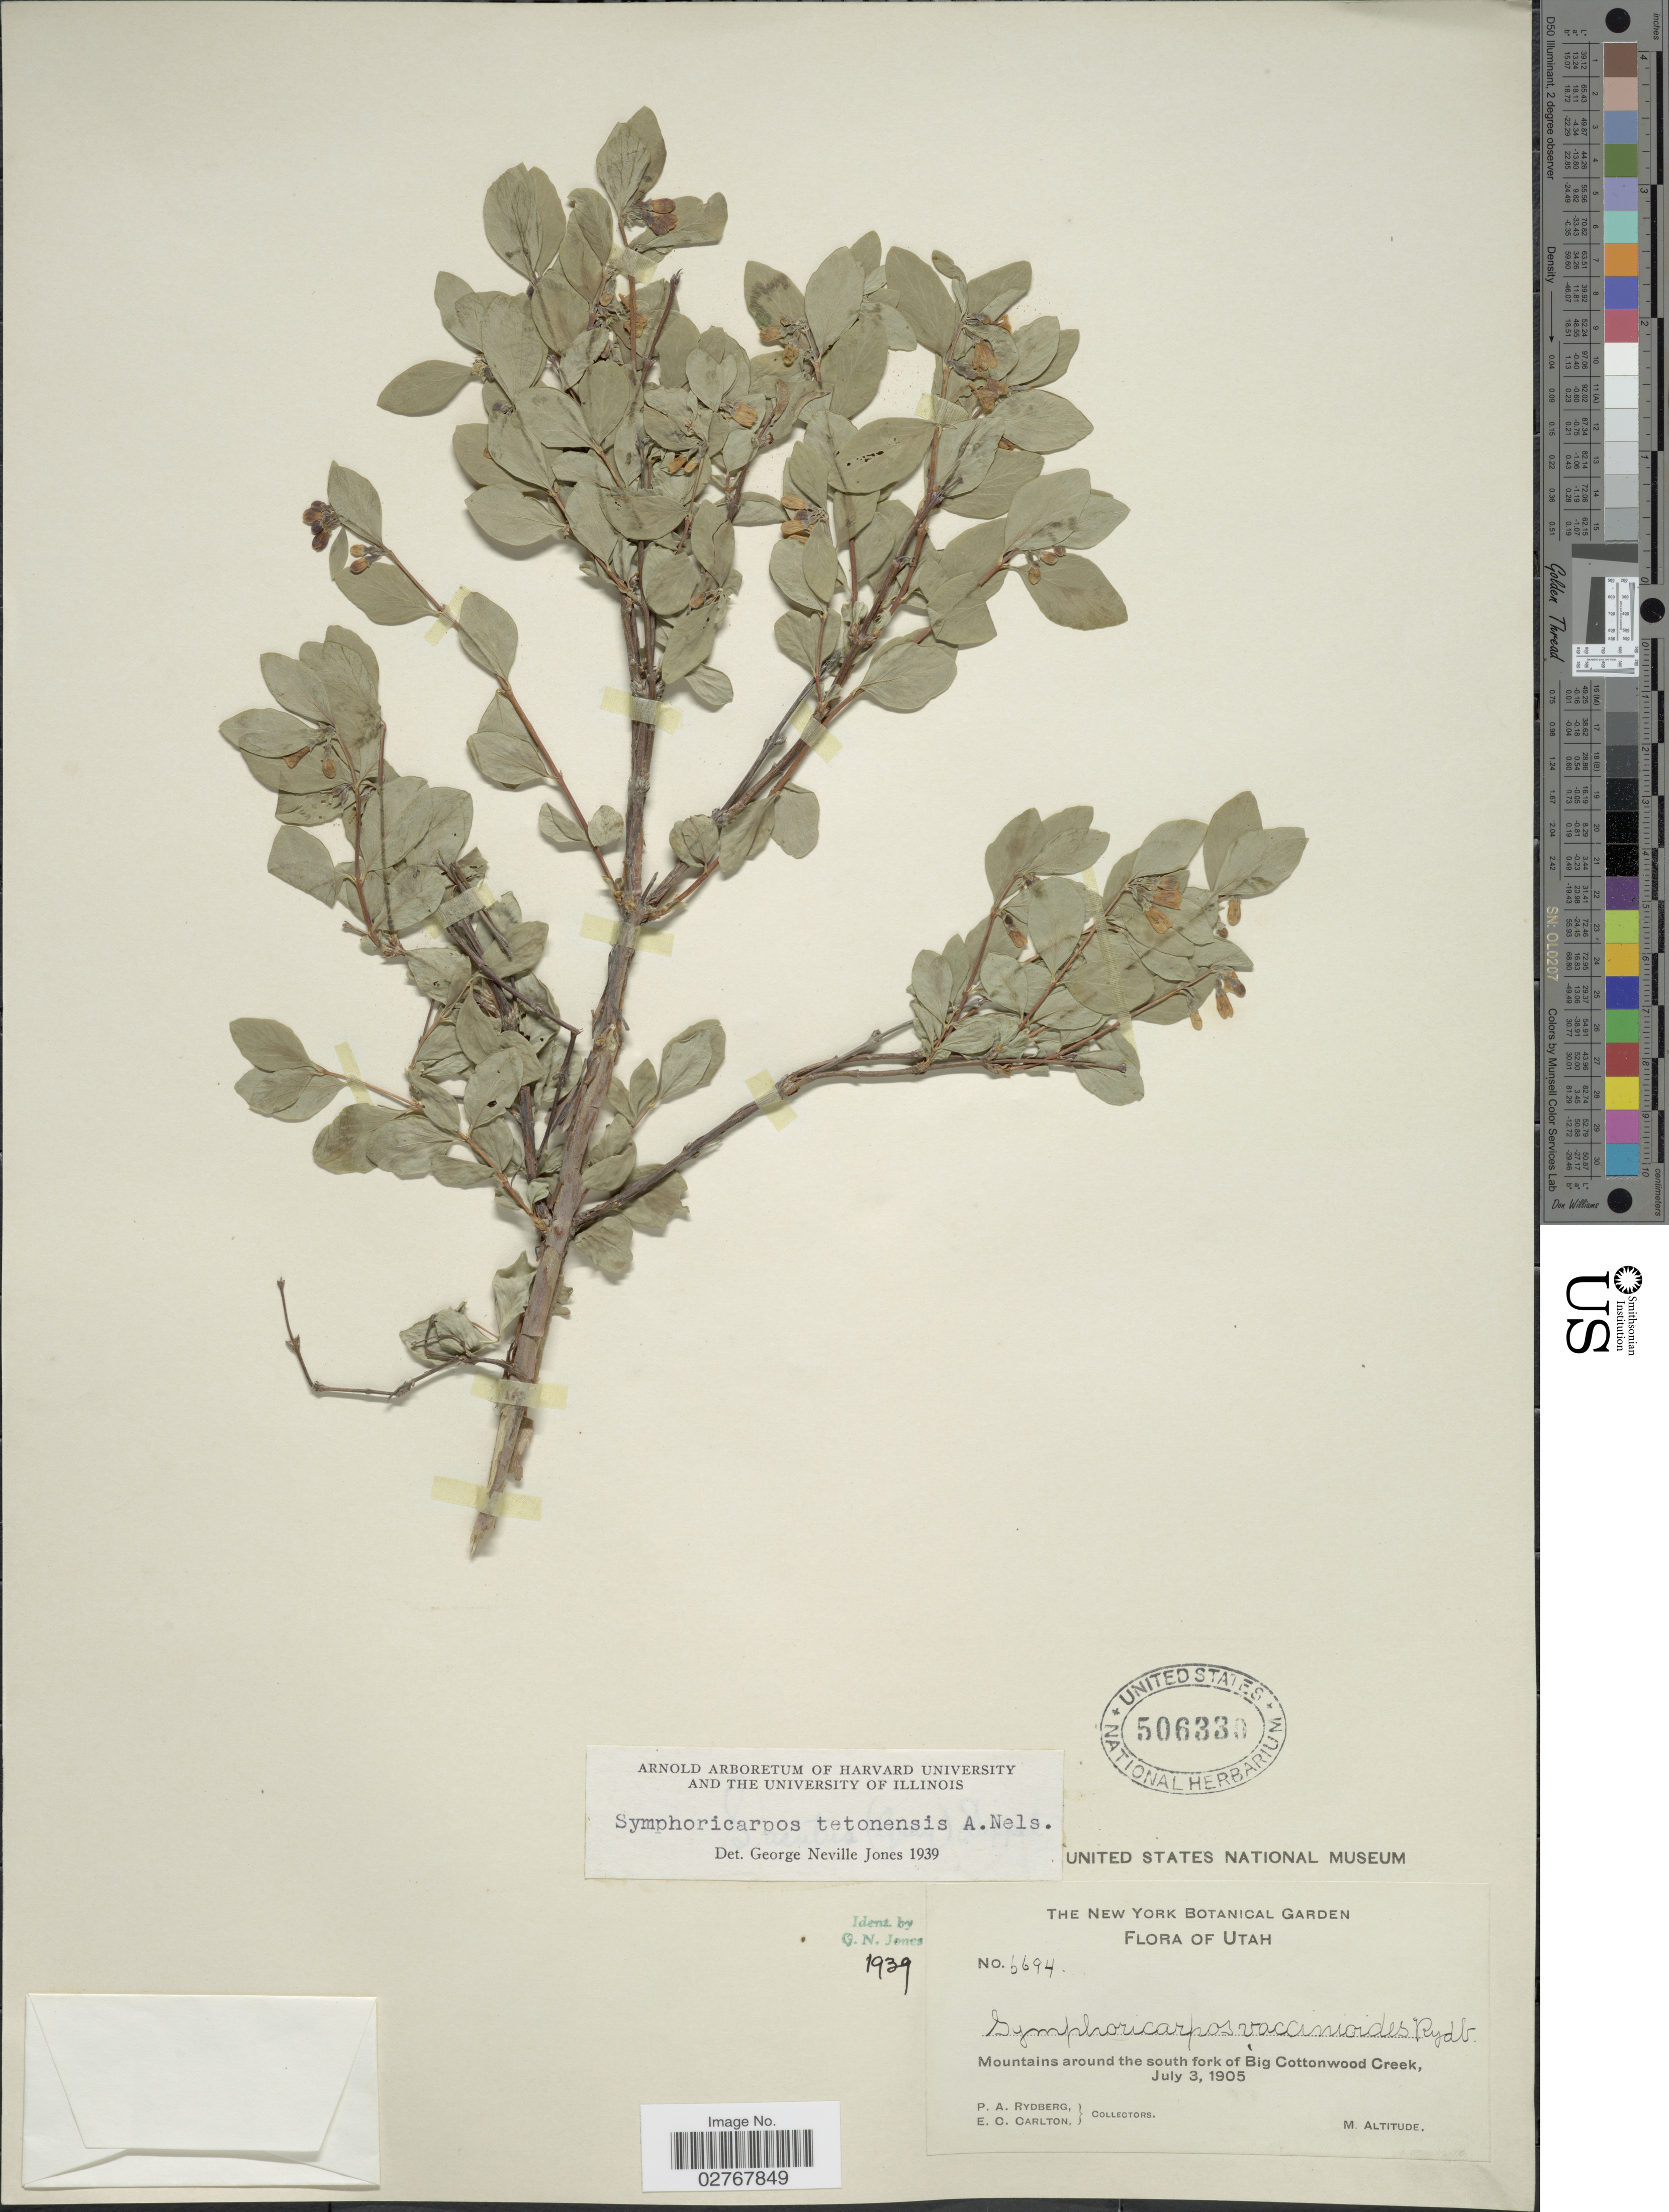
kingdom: Plantae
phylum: Tracheophyta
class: Magnoliopsida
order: Dipsacales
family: Caprifoliaceae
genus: Symphoricarpos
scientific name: Symphoricarpos tetonensis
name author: A. Nelson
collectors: P. A. Rydberg & E. Carlton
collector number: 6694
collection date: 1905-07-03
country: United States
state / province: Utah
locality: Mountains around the south Fork of Big Cottonwood Creek.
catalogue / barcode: US 506339